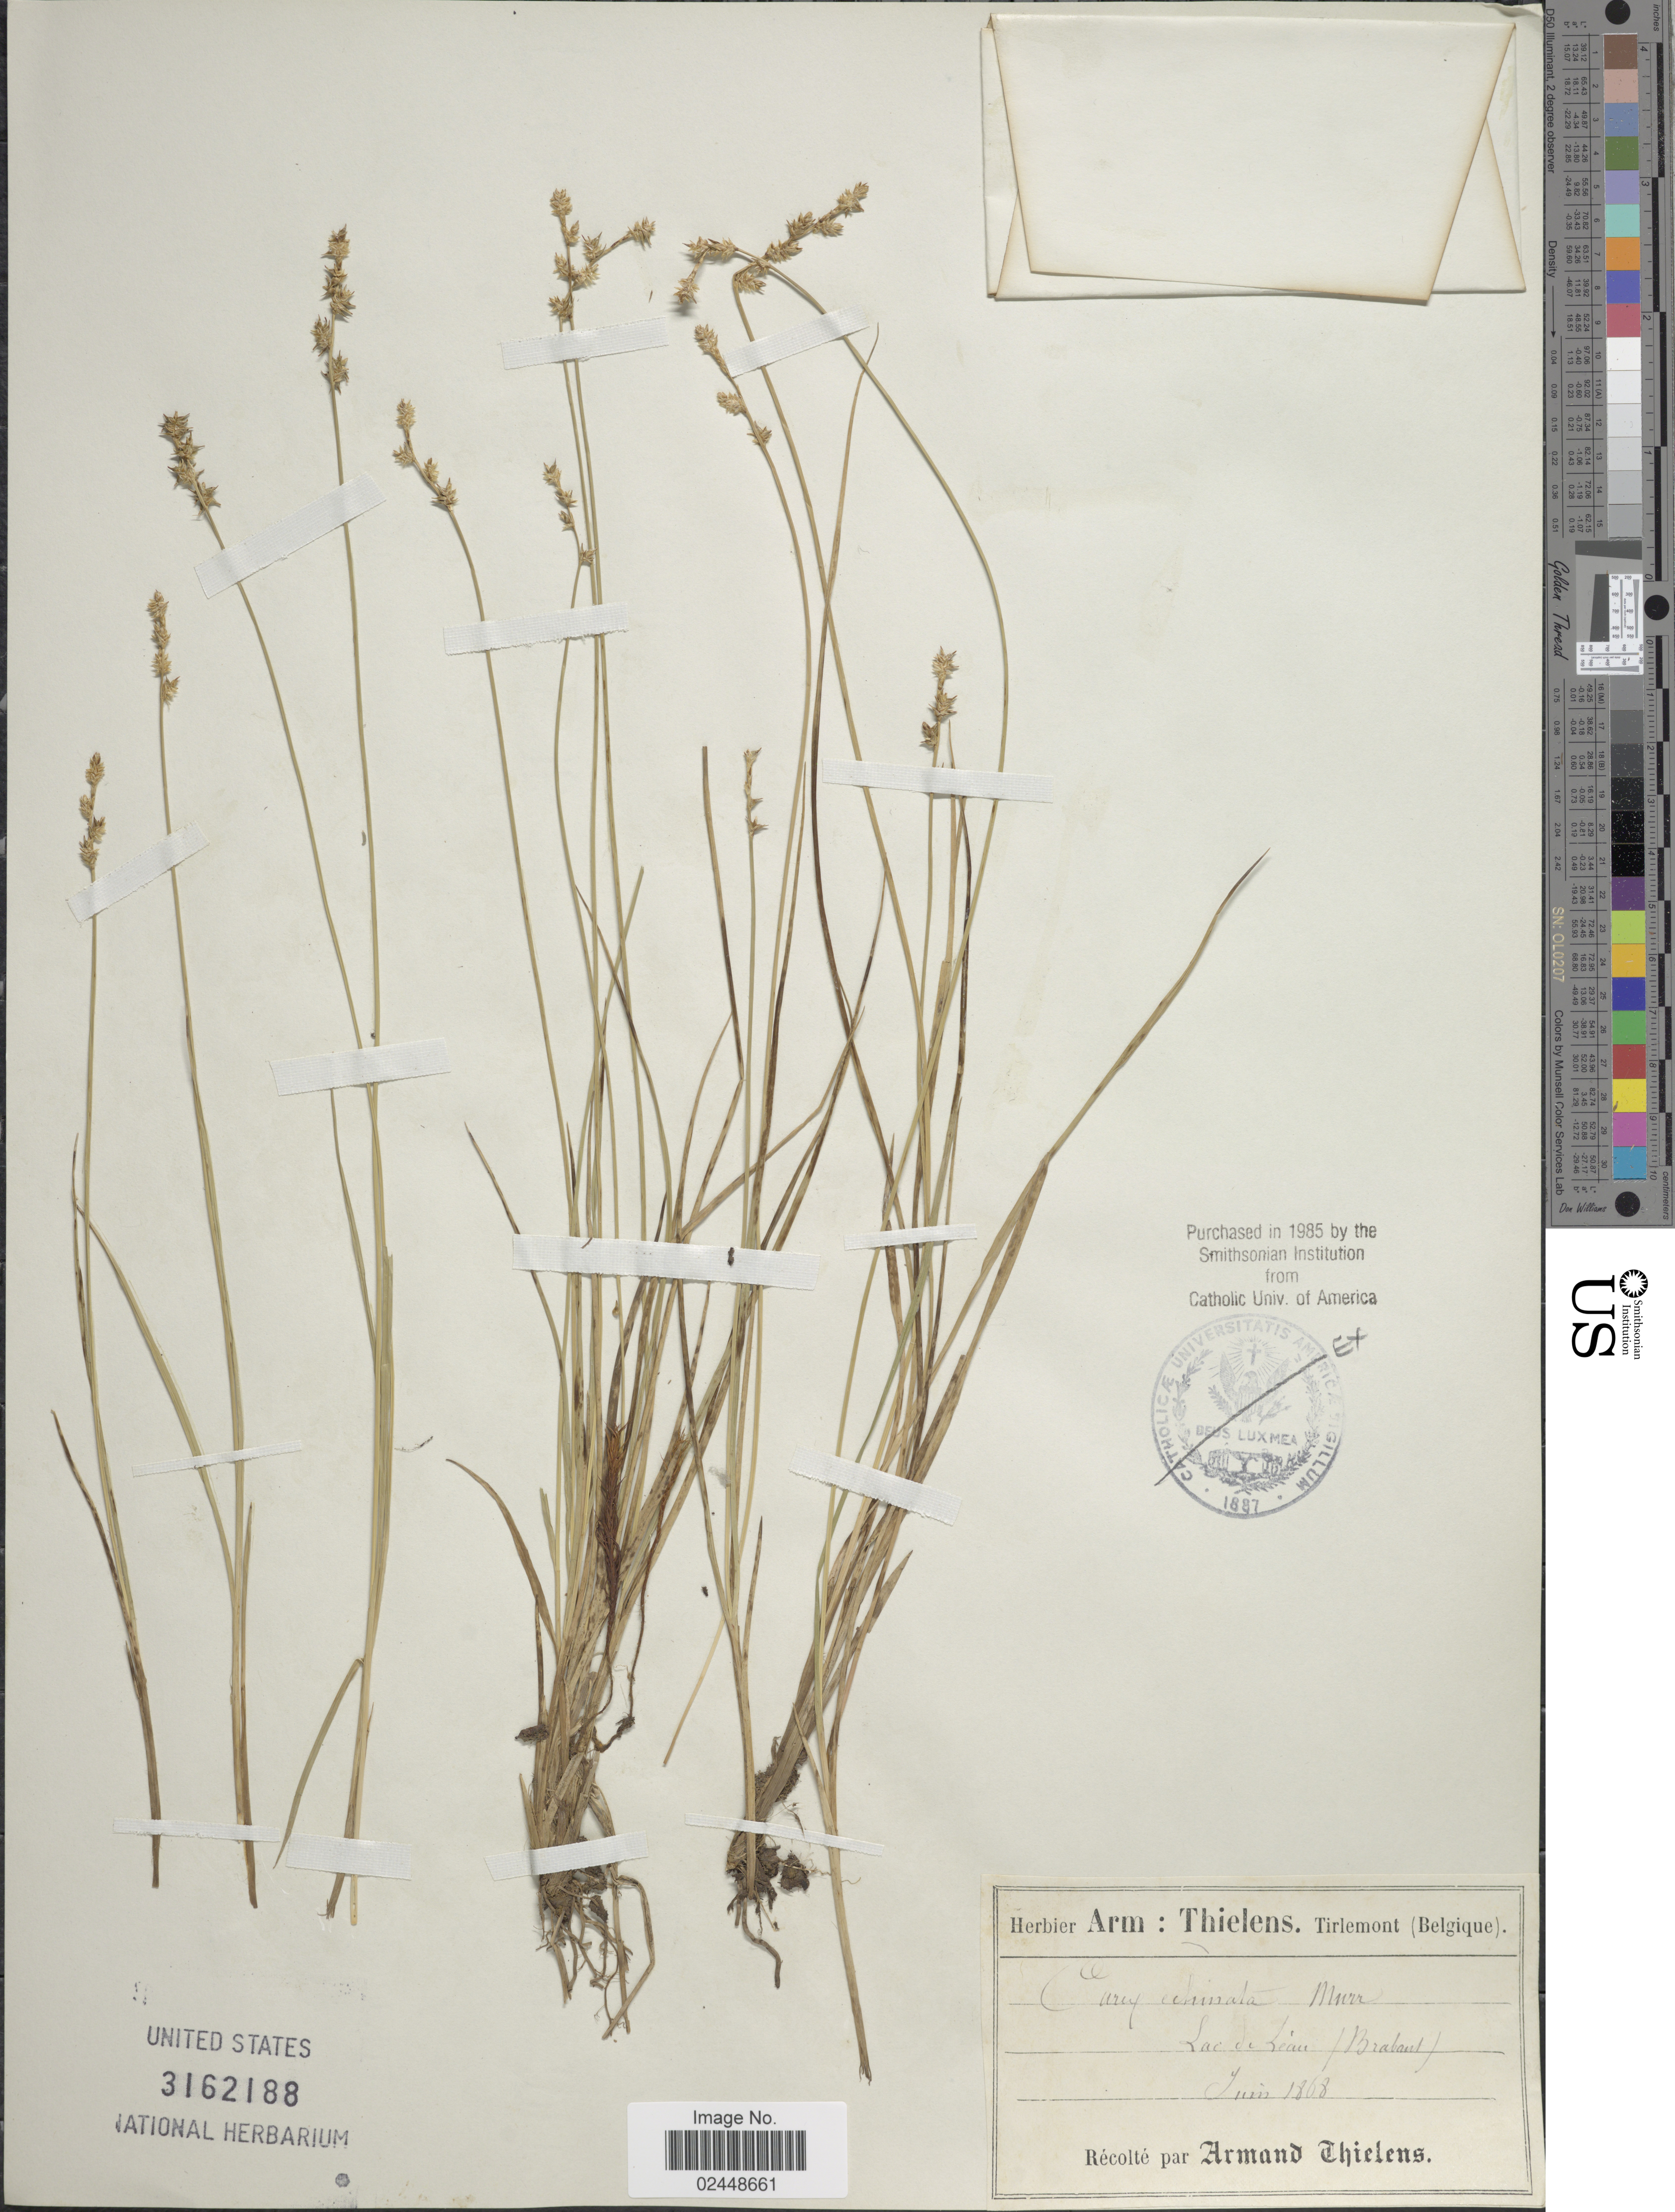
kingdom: Plantae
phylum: Tracheophyta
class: Liliopsida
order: Poales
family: Cyperaceae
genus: Carex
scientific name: Carex echinata subsp. echinata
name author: Murray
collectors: A. Thielens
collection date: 1868-06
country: Belgium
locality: Lac de L'eau (Brabant)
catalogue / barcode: US 3162188